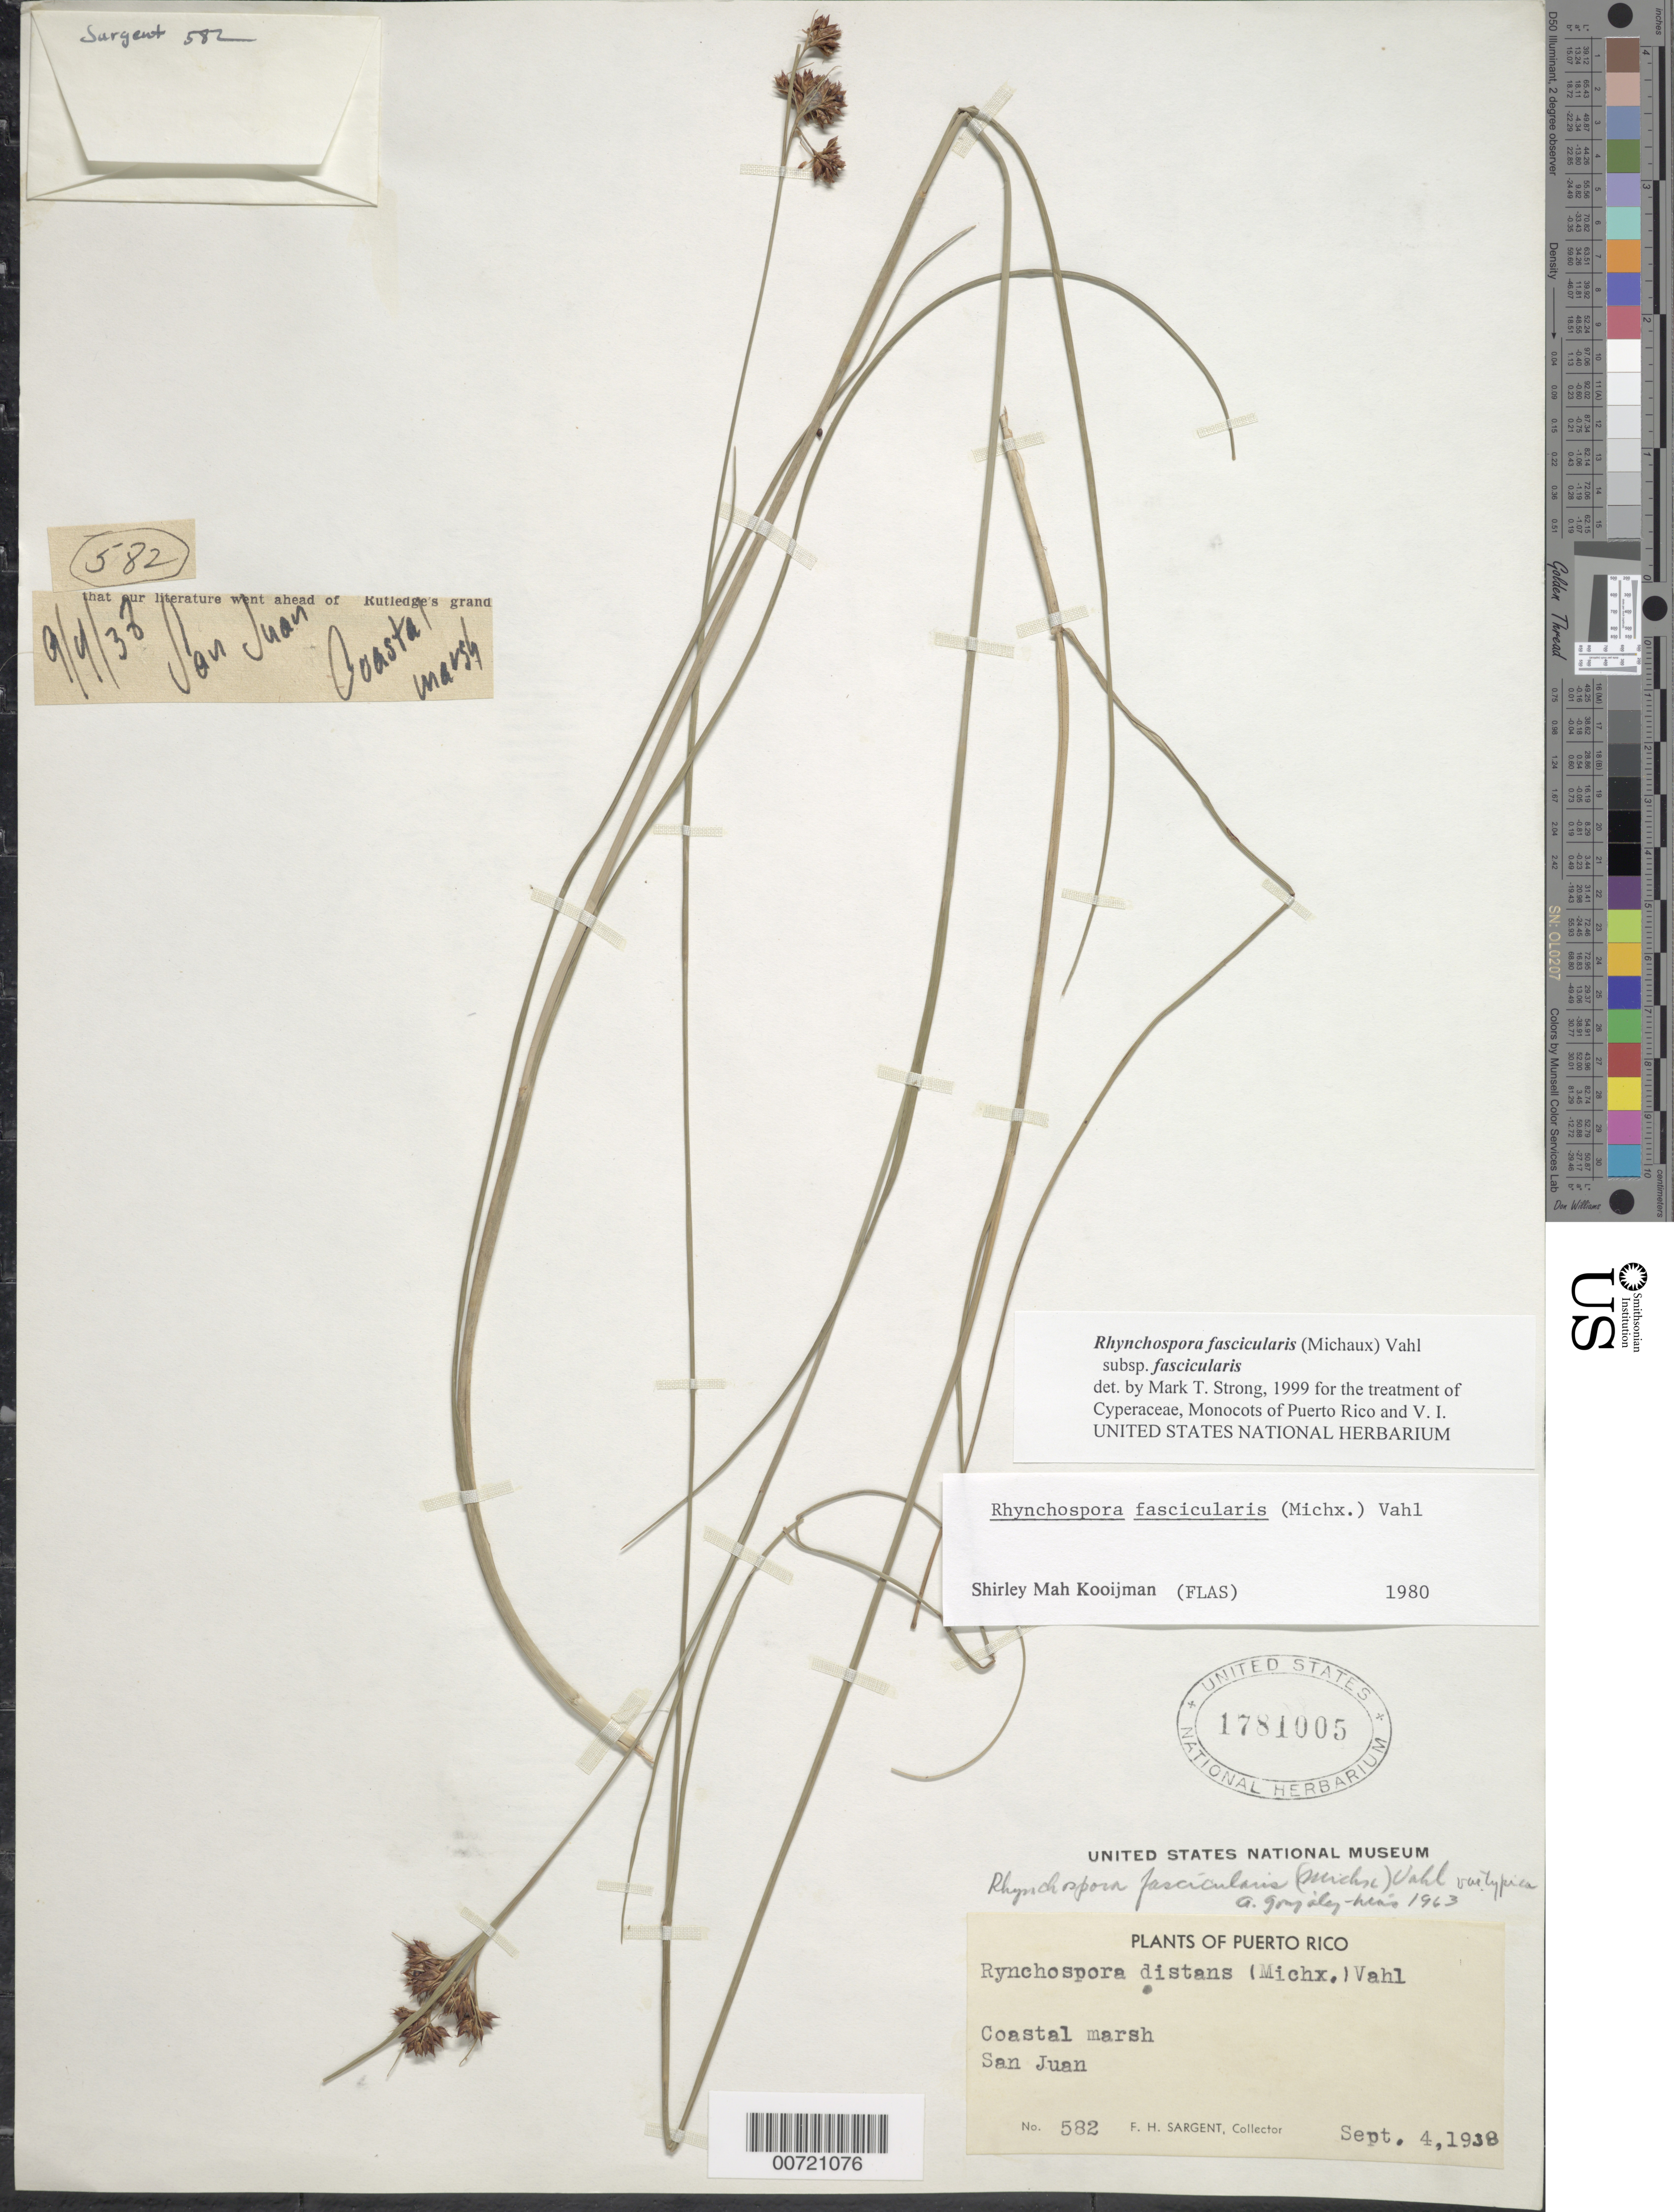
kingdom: Plantae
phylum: Tracheophyta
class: Liliopsida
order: Poales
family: Cyperaceae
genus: Rhynchospora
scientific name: Rhynchospora fascicularis subsp. fascicularis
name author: (Michx.) Vahl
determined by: Strong, M. T., (US), Smithsonian Institution - National Museum of Natural History (UNITED STATES)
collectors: F. H. Sargent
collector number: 582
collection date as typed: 04 Sep 1938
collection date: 1938-09-04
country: Puerto Rico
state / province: San Juan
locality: San Juan.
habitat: Coastal marsh.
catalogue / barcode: US 1781005